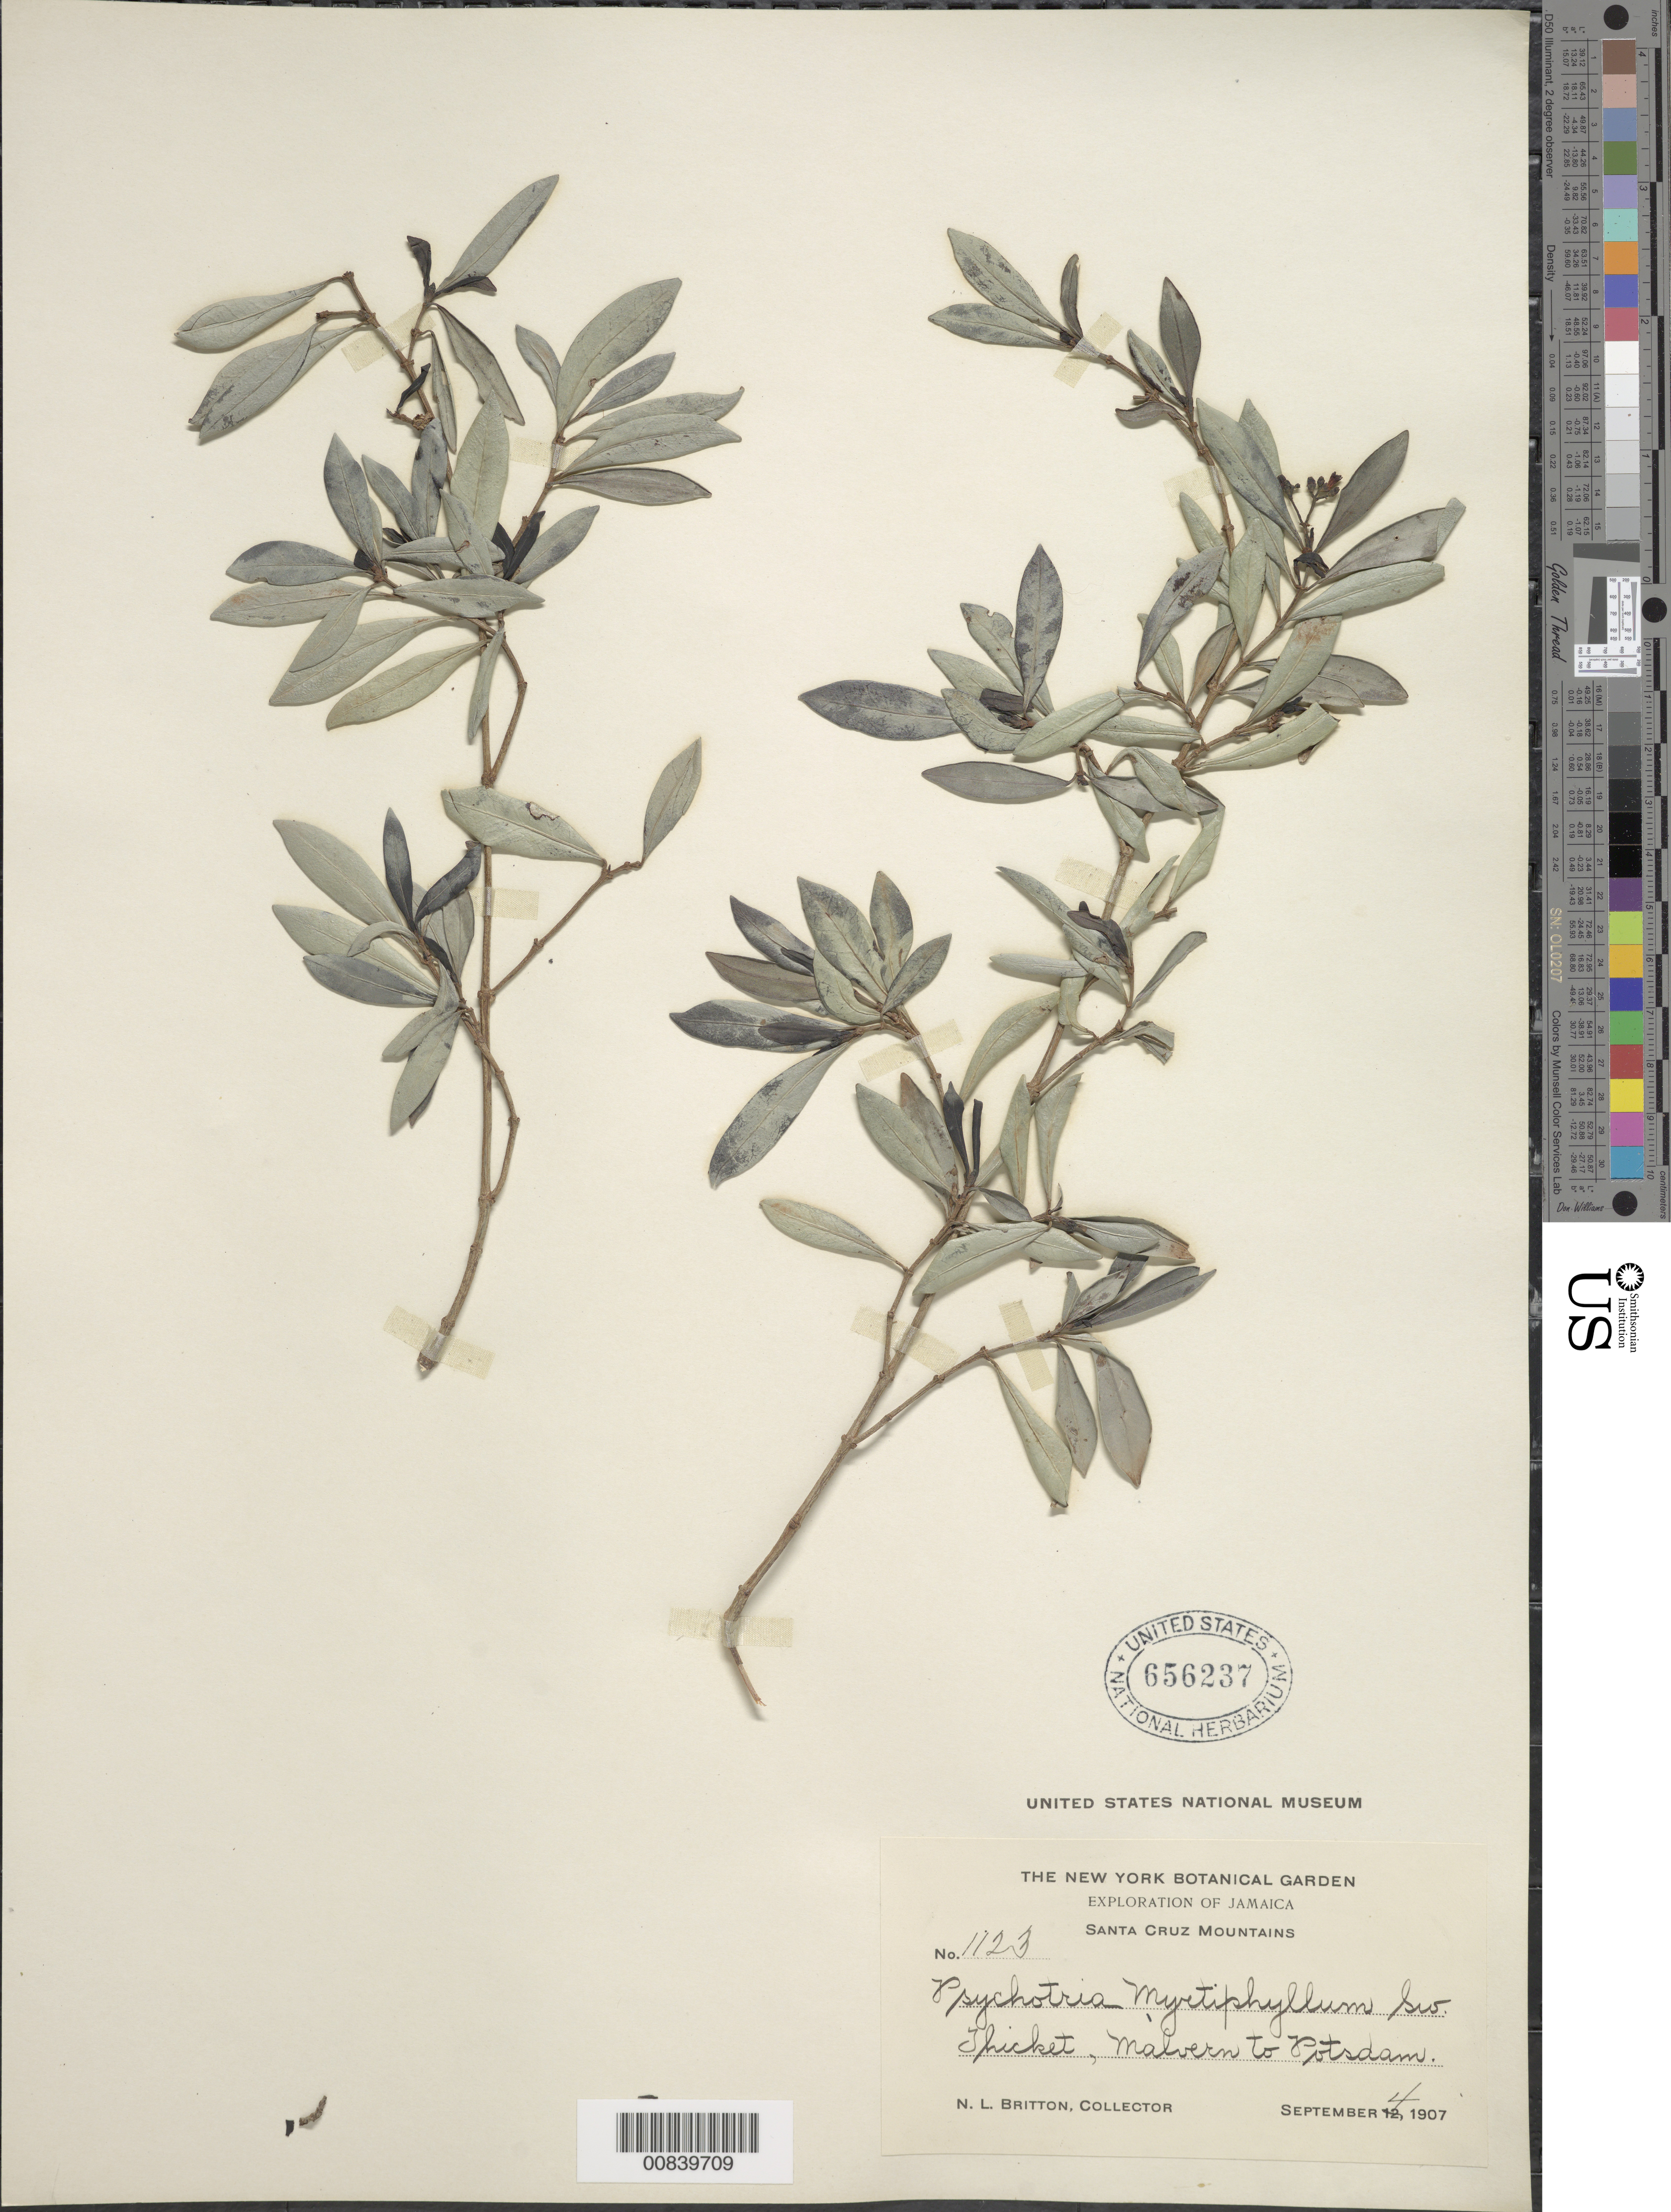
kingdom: Plantae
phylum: Tracheophyta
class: Magnoliopsida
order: Gentianales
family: Rubiaceae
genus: Psychotria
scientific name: Psychotria myrtiphyllum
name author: Sw.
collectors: N. Britton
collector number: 1123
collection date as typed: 04 Sep 1907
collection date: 1907-09-04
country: Jamaica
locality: Santa Cruz Mountains, Malvern to Potsdam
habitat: Thicket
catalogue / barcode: US 656237